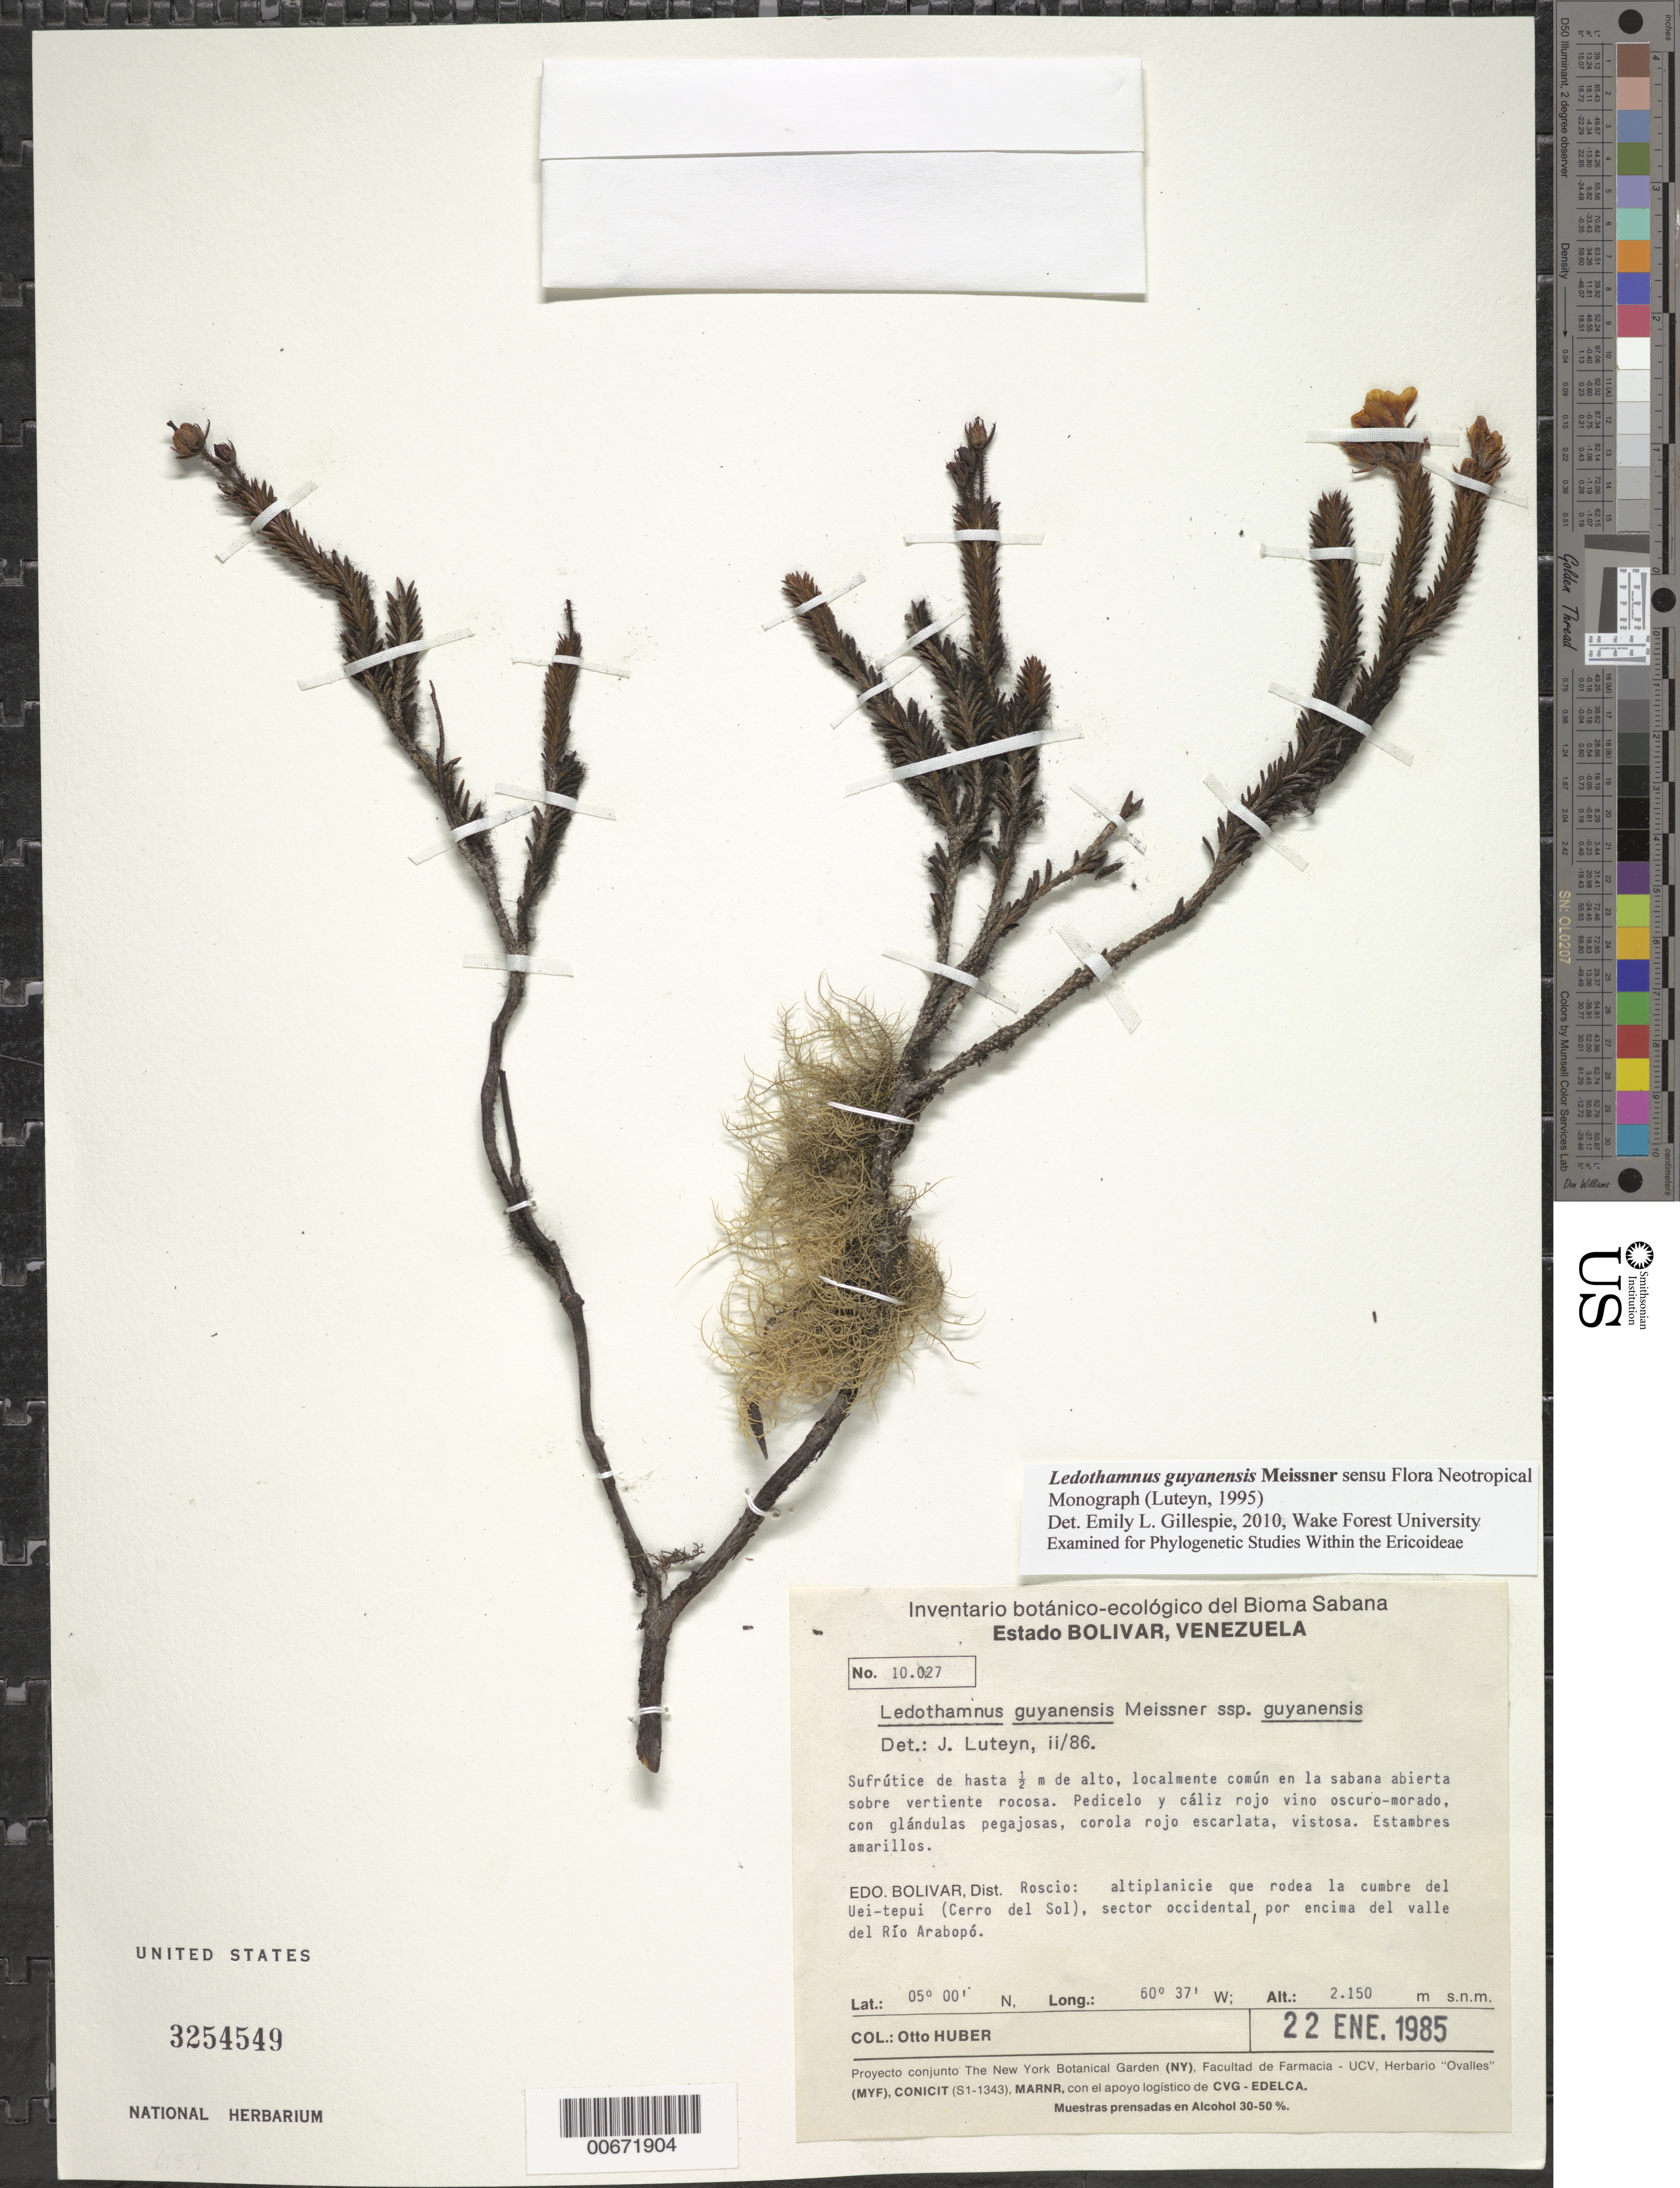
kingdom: Plantae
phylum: Tracheophyta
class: Magnoliopsida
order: Ericales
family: Ericaceae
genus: Ledothamnus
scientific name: Ledothamnus guyanensis subsp. guyanensis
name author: Meisn.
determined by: Luteyn, J. L.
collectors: O. Huber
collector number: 10027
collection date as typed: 22-Jan-85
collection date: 1985-01-22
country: Venezuela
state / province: Bolívar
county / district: Roscio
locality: Uei-tepuí (Cerro del Sol), sector occidental; por encima del valle del Río Arabapó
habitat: Altiplanicie que rodea la cumbre del tepui; en la sabana abierta sobre vertiente rocosa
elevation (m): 2150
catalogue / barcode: US 3254549